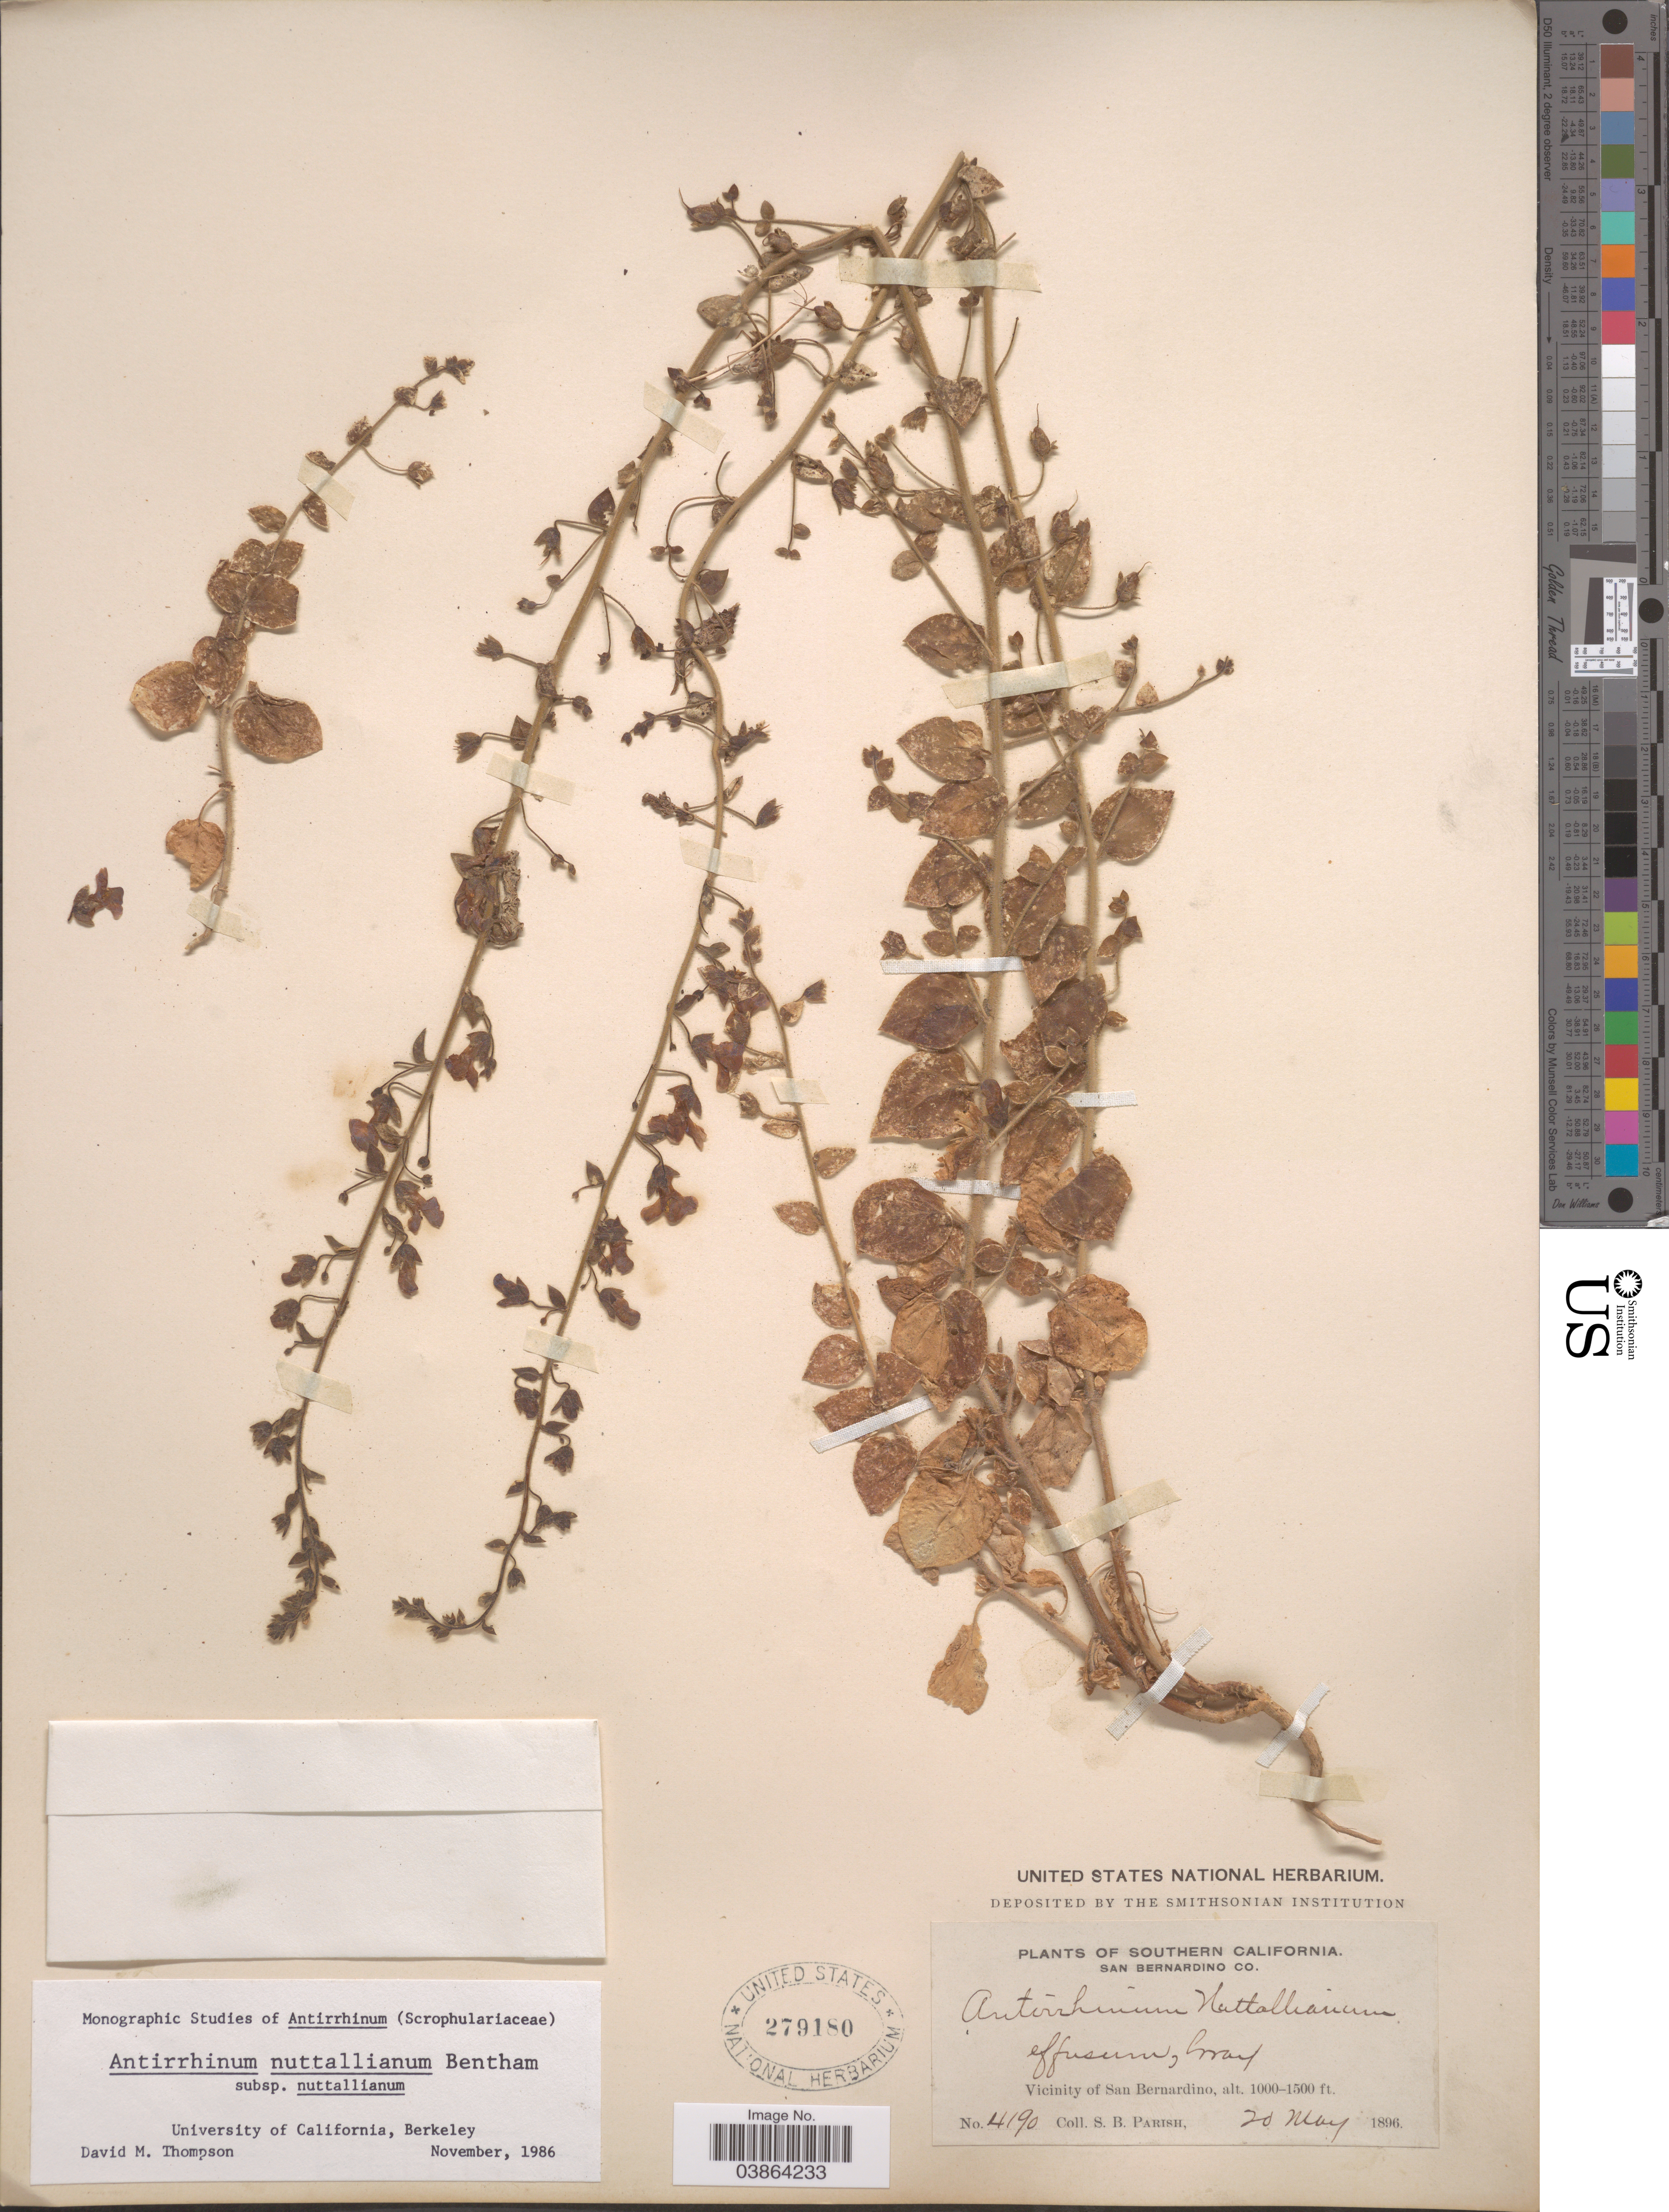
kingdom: Plantae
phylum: Tracheophyta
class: Magnoliopsida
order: Lamiales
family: Plantaginaceae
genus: Sairocarpus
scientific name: Sairocarpus nuttallianus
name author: (Benth.) D.A. Sutton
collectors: S. B. Parish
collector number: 4190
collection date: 1896-05-20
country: United States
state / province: California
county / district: San Bernardino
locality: Southern California. San Bernardino Co. Vicinity of San Bernardino.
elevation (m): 305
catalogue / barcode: US 279180